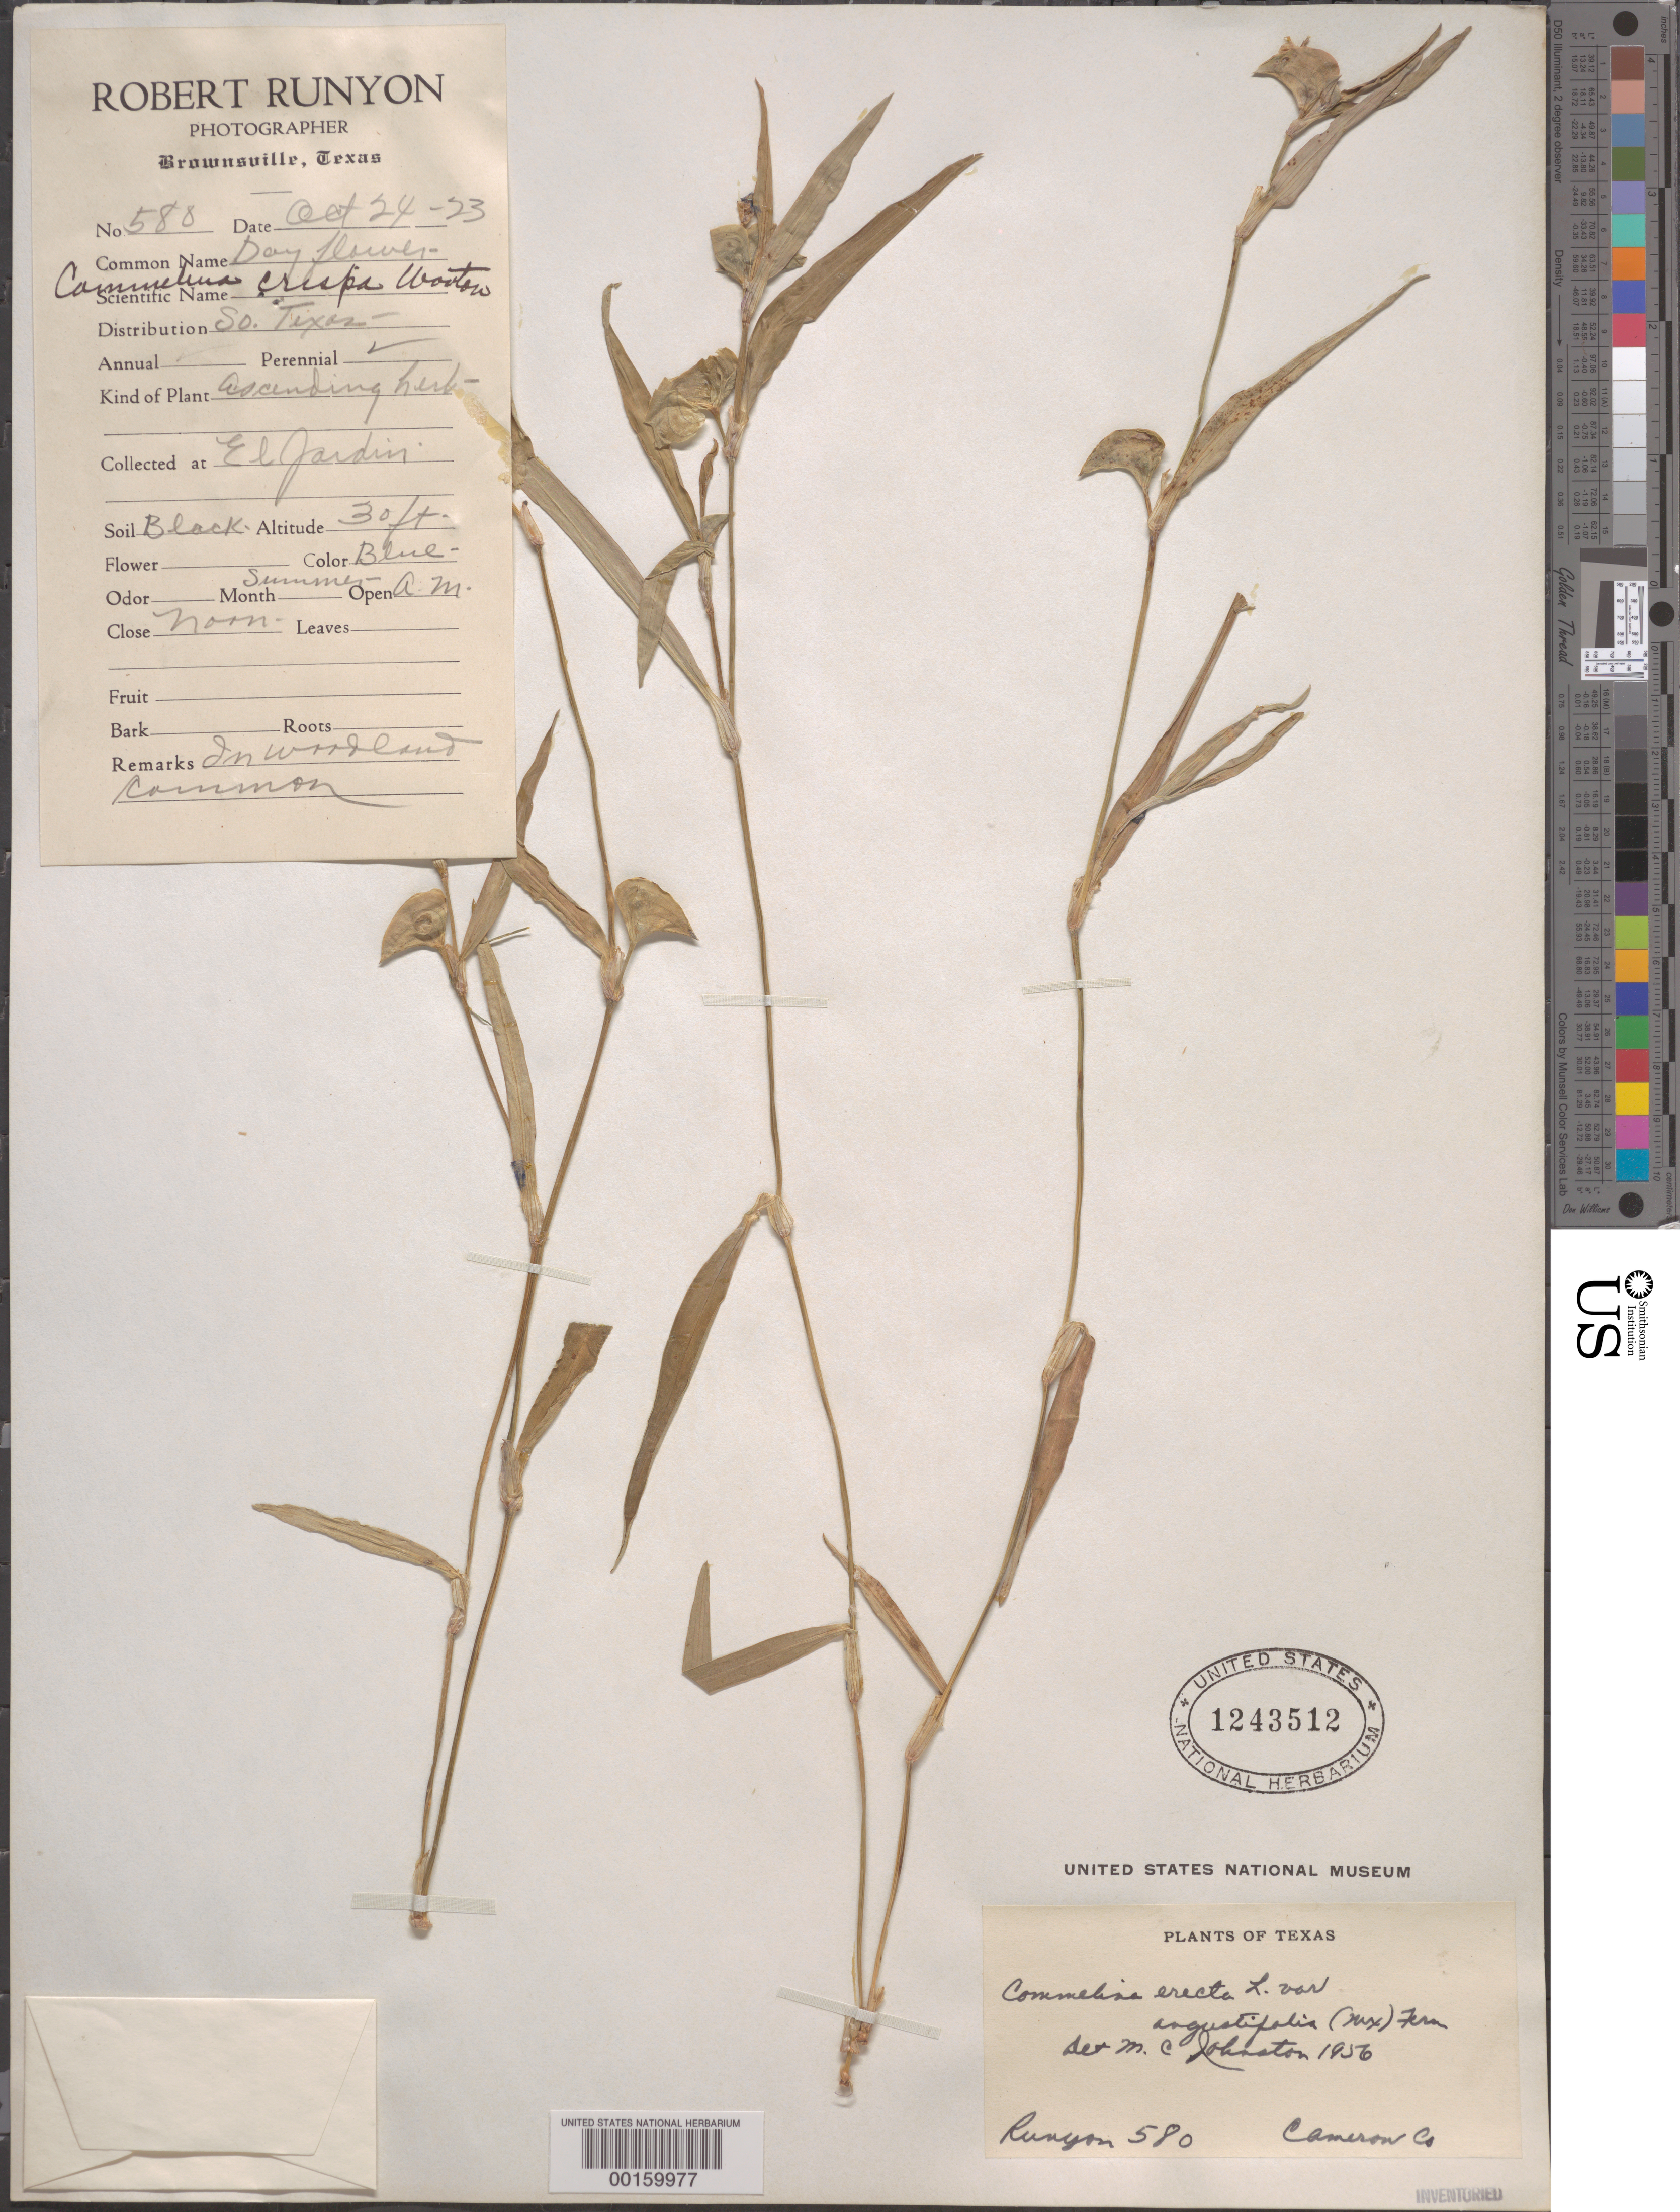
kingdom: Plantae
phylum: Tracheophyta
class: Liliopsida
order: Commelinales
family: Commelinaceae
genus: Commelina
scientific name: Commelina erecta var. angustifolia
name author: (Michx.) Fernald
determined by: Johnston, Marshall C.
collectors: R. Runyon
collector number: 580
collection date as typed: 24 Oct 1923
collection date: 1923-10-24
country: United States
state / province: Texas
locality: El jardin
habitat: In woodland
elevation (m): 9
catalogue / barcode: US 1243512